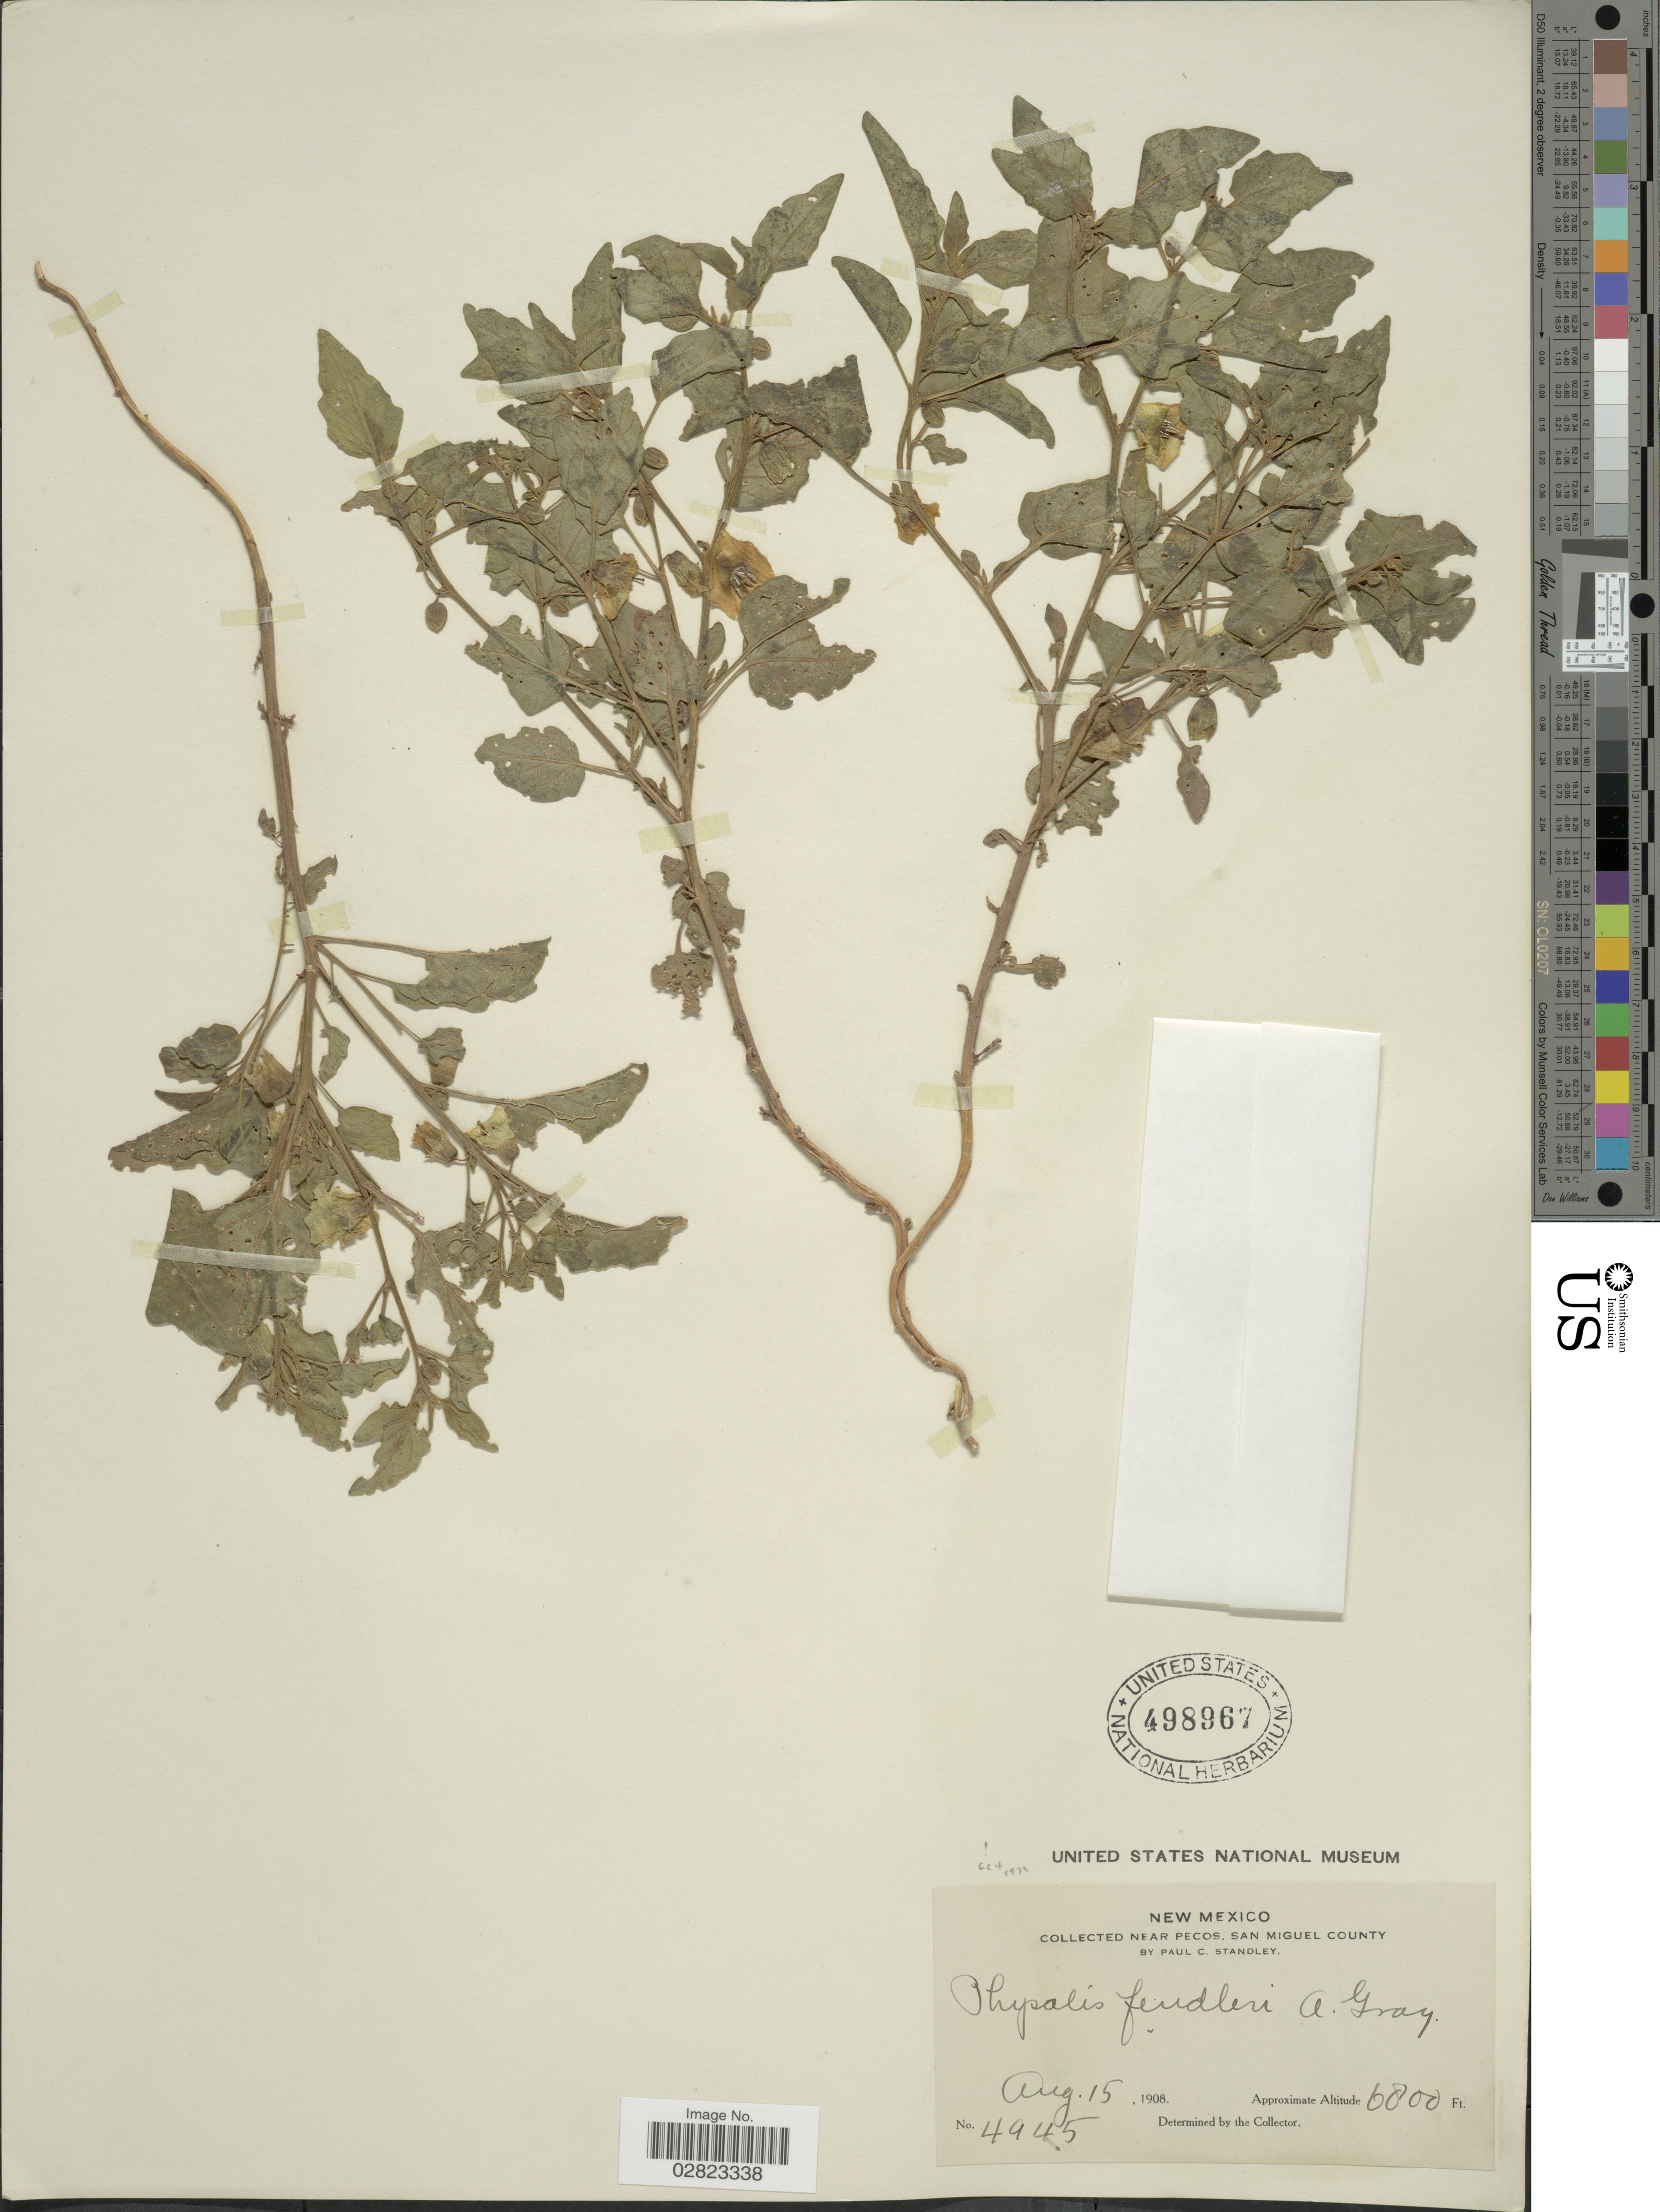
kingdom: Plantae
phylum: Tracheophyta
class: Magnoliopsida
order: Solanales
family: Solanaceae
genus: Physalis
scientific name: Physalis fendleri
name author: A. Gray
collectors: P. C. Standley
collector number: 4945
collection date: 1908-08-15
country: United States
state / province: New Mexico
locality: Near Pecos, San Miguel County.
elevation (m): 2073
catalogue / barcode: US 498967